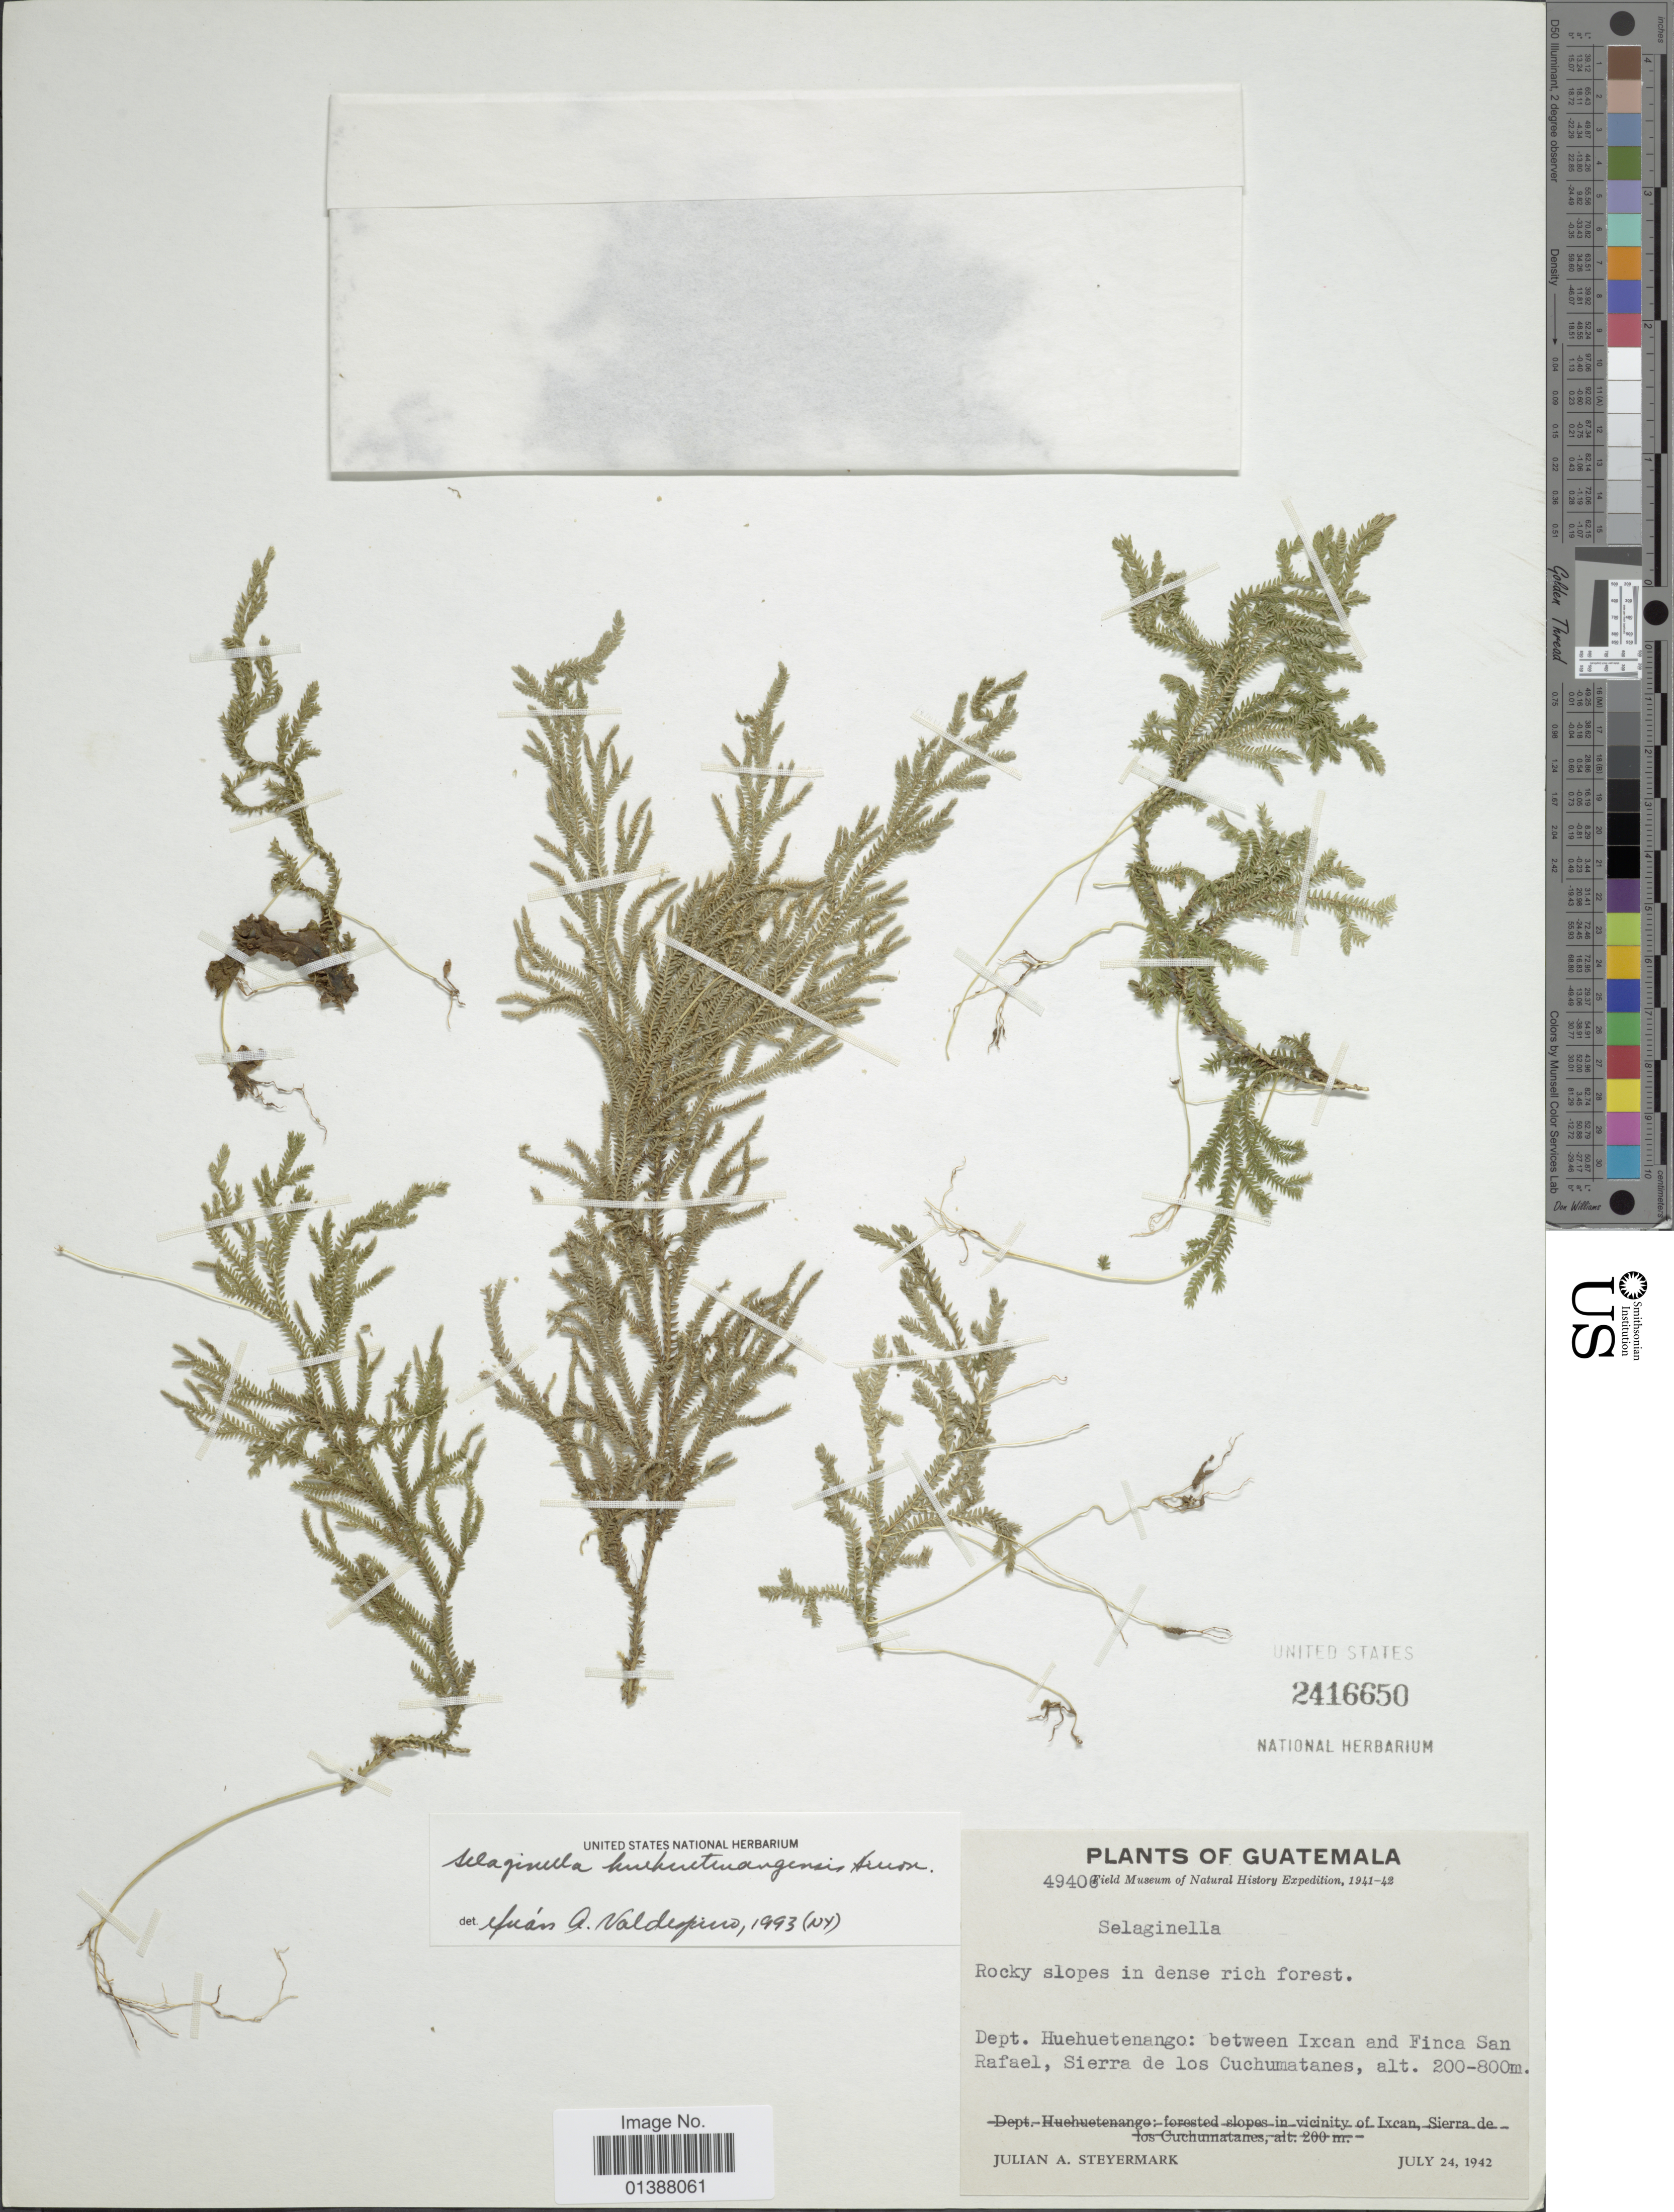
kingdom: Plantae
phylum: Tracheophyta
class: Lycopodiopsida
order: Selaginellales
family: Selaginellaceae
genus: Selaginella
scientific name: Selaginella huehuetenangensis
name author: Hieron.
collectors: J. Steyermark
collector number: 49406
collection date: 1942-07-24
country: Guatemala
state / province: Huehuetenango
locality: Dept Huehuetenango: between Ixcan and Finca Samn Rafael,Sierra de los Cuchumatanes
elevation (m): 200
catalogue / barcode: US 2416650